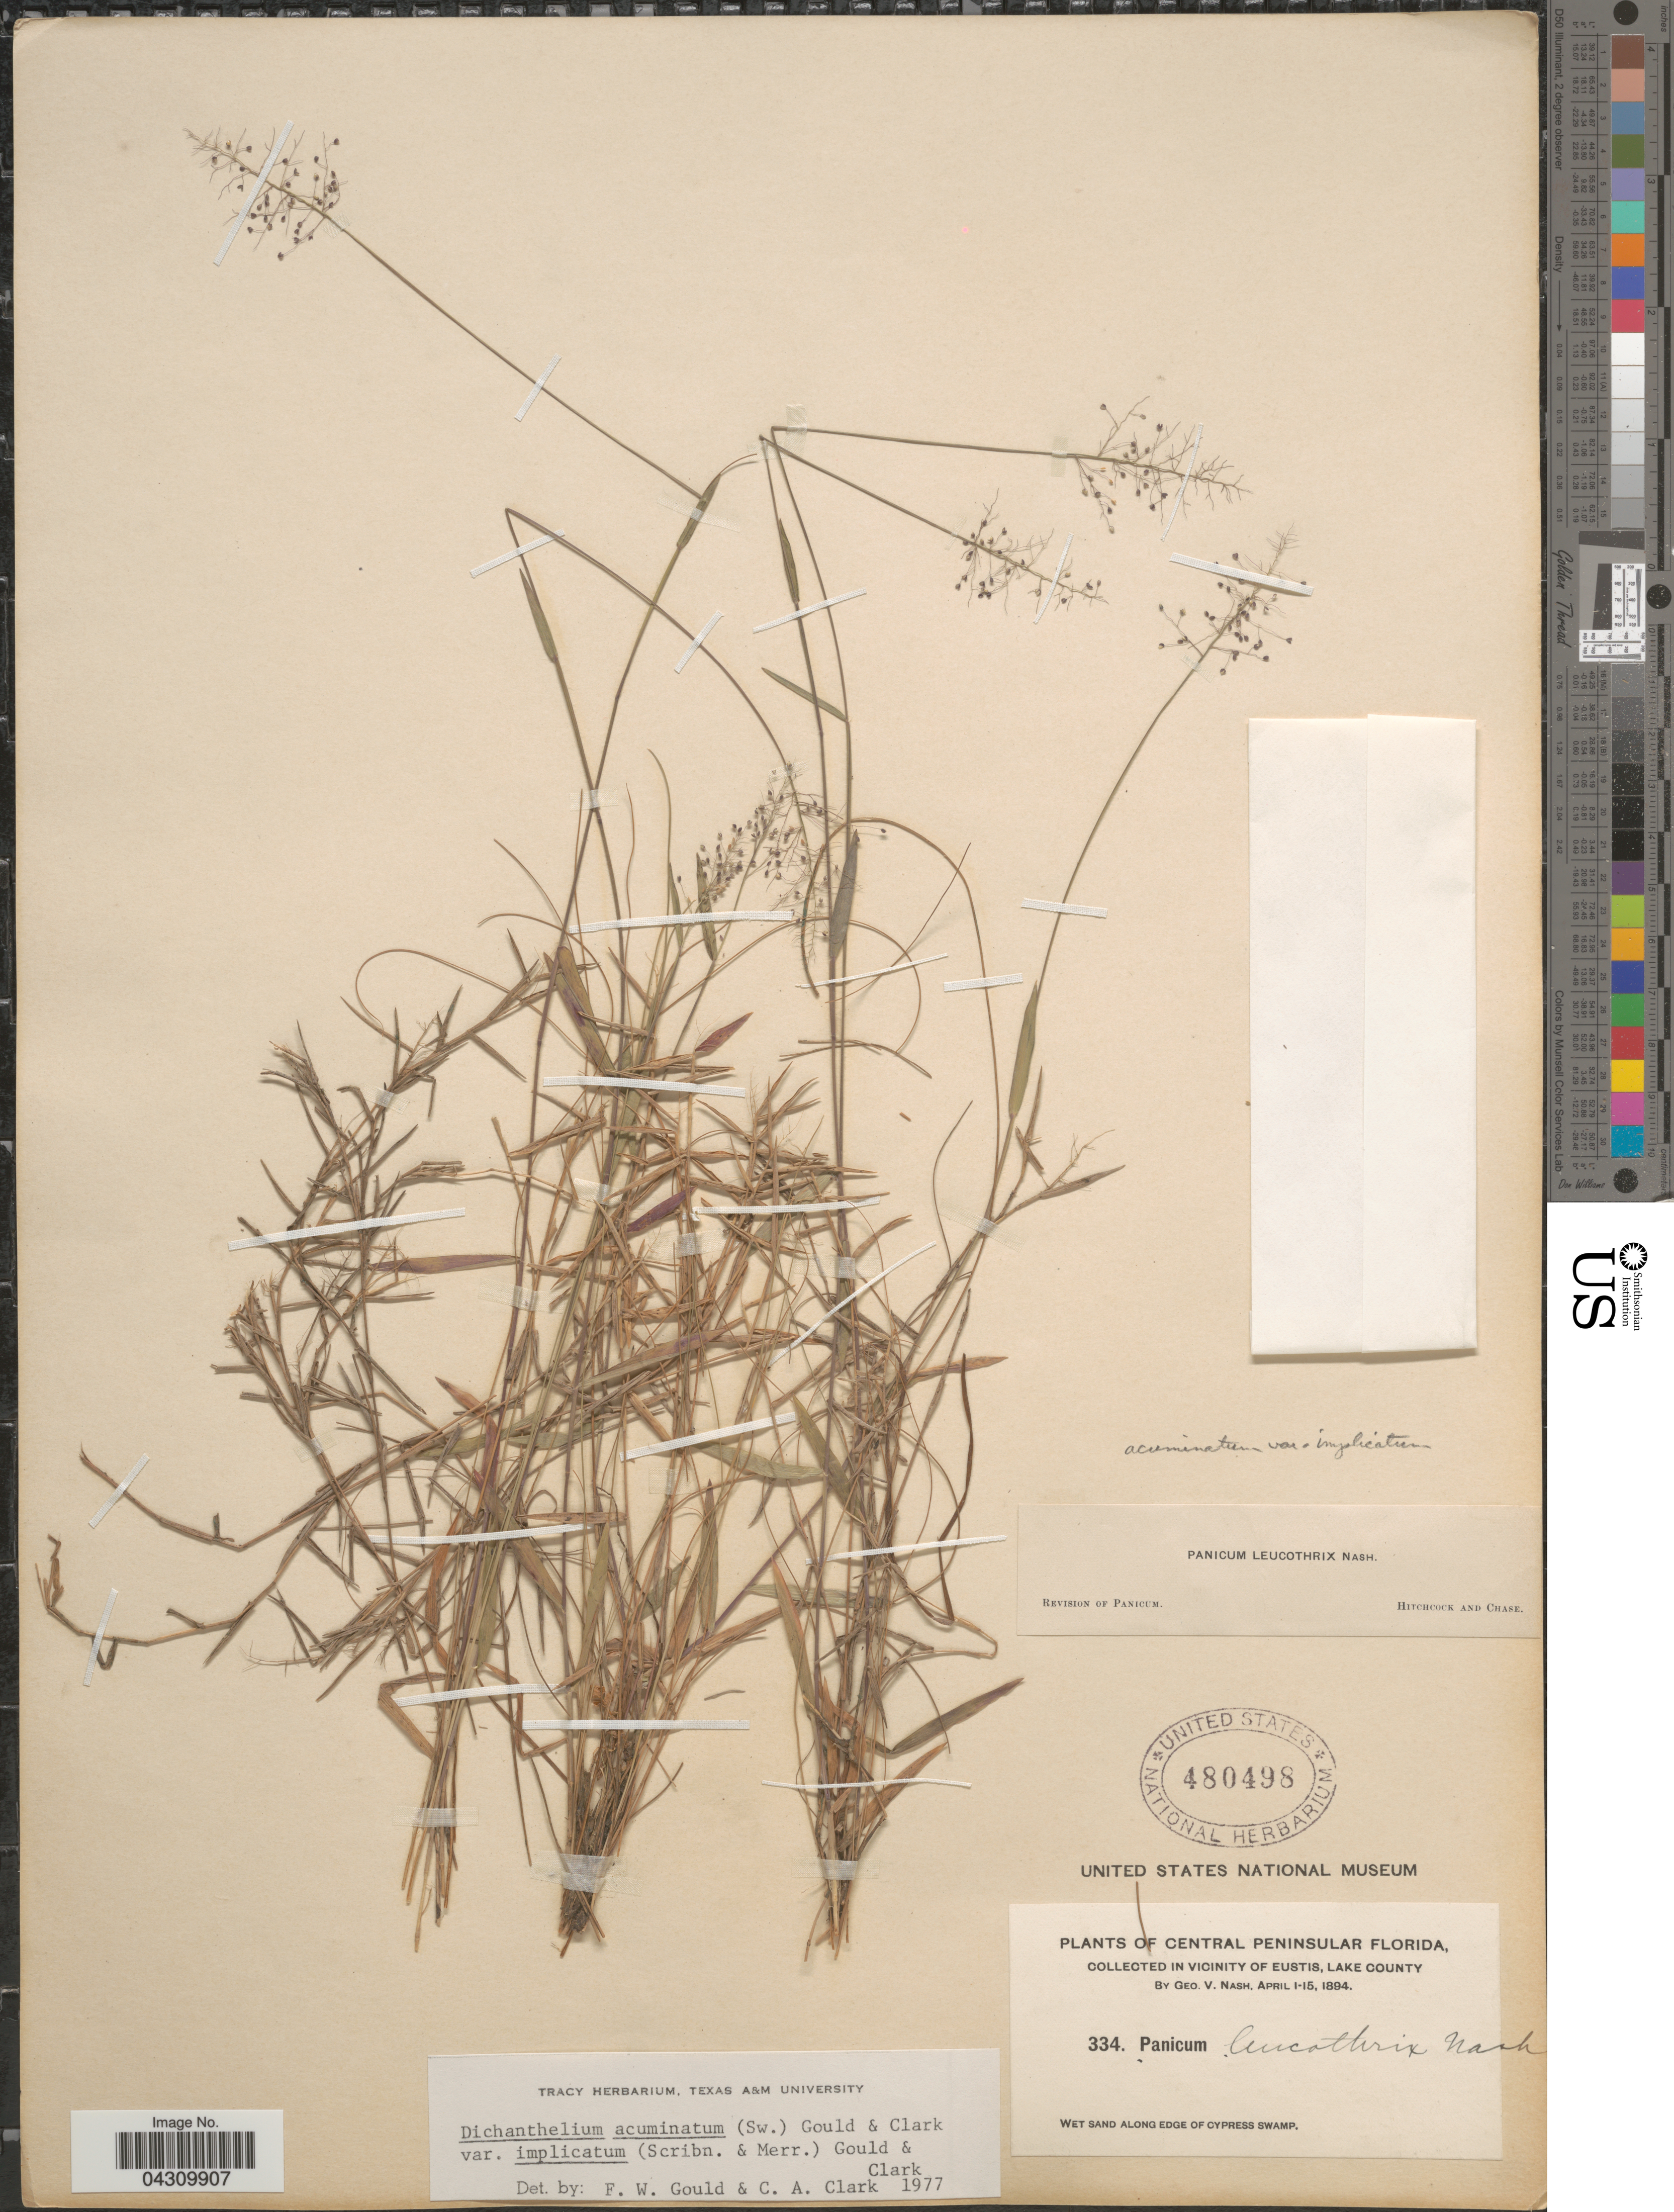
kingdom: Plantae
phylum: Tracheophyta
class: Liliopsida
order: Poales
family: Poaceae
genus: Dichanthelium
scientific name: Dichanthelium acuminatum var. acuminatum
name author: (Sw.) Gould & C.A. Clark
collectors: G. V. Nash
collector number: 334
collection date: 1894-04-01/1894-04-15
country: United States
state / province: Florida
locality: Central Peninsular Florida. In vicinity of Eustis, Lake County.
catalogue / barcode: US 480498